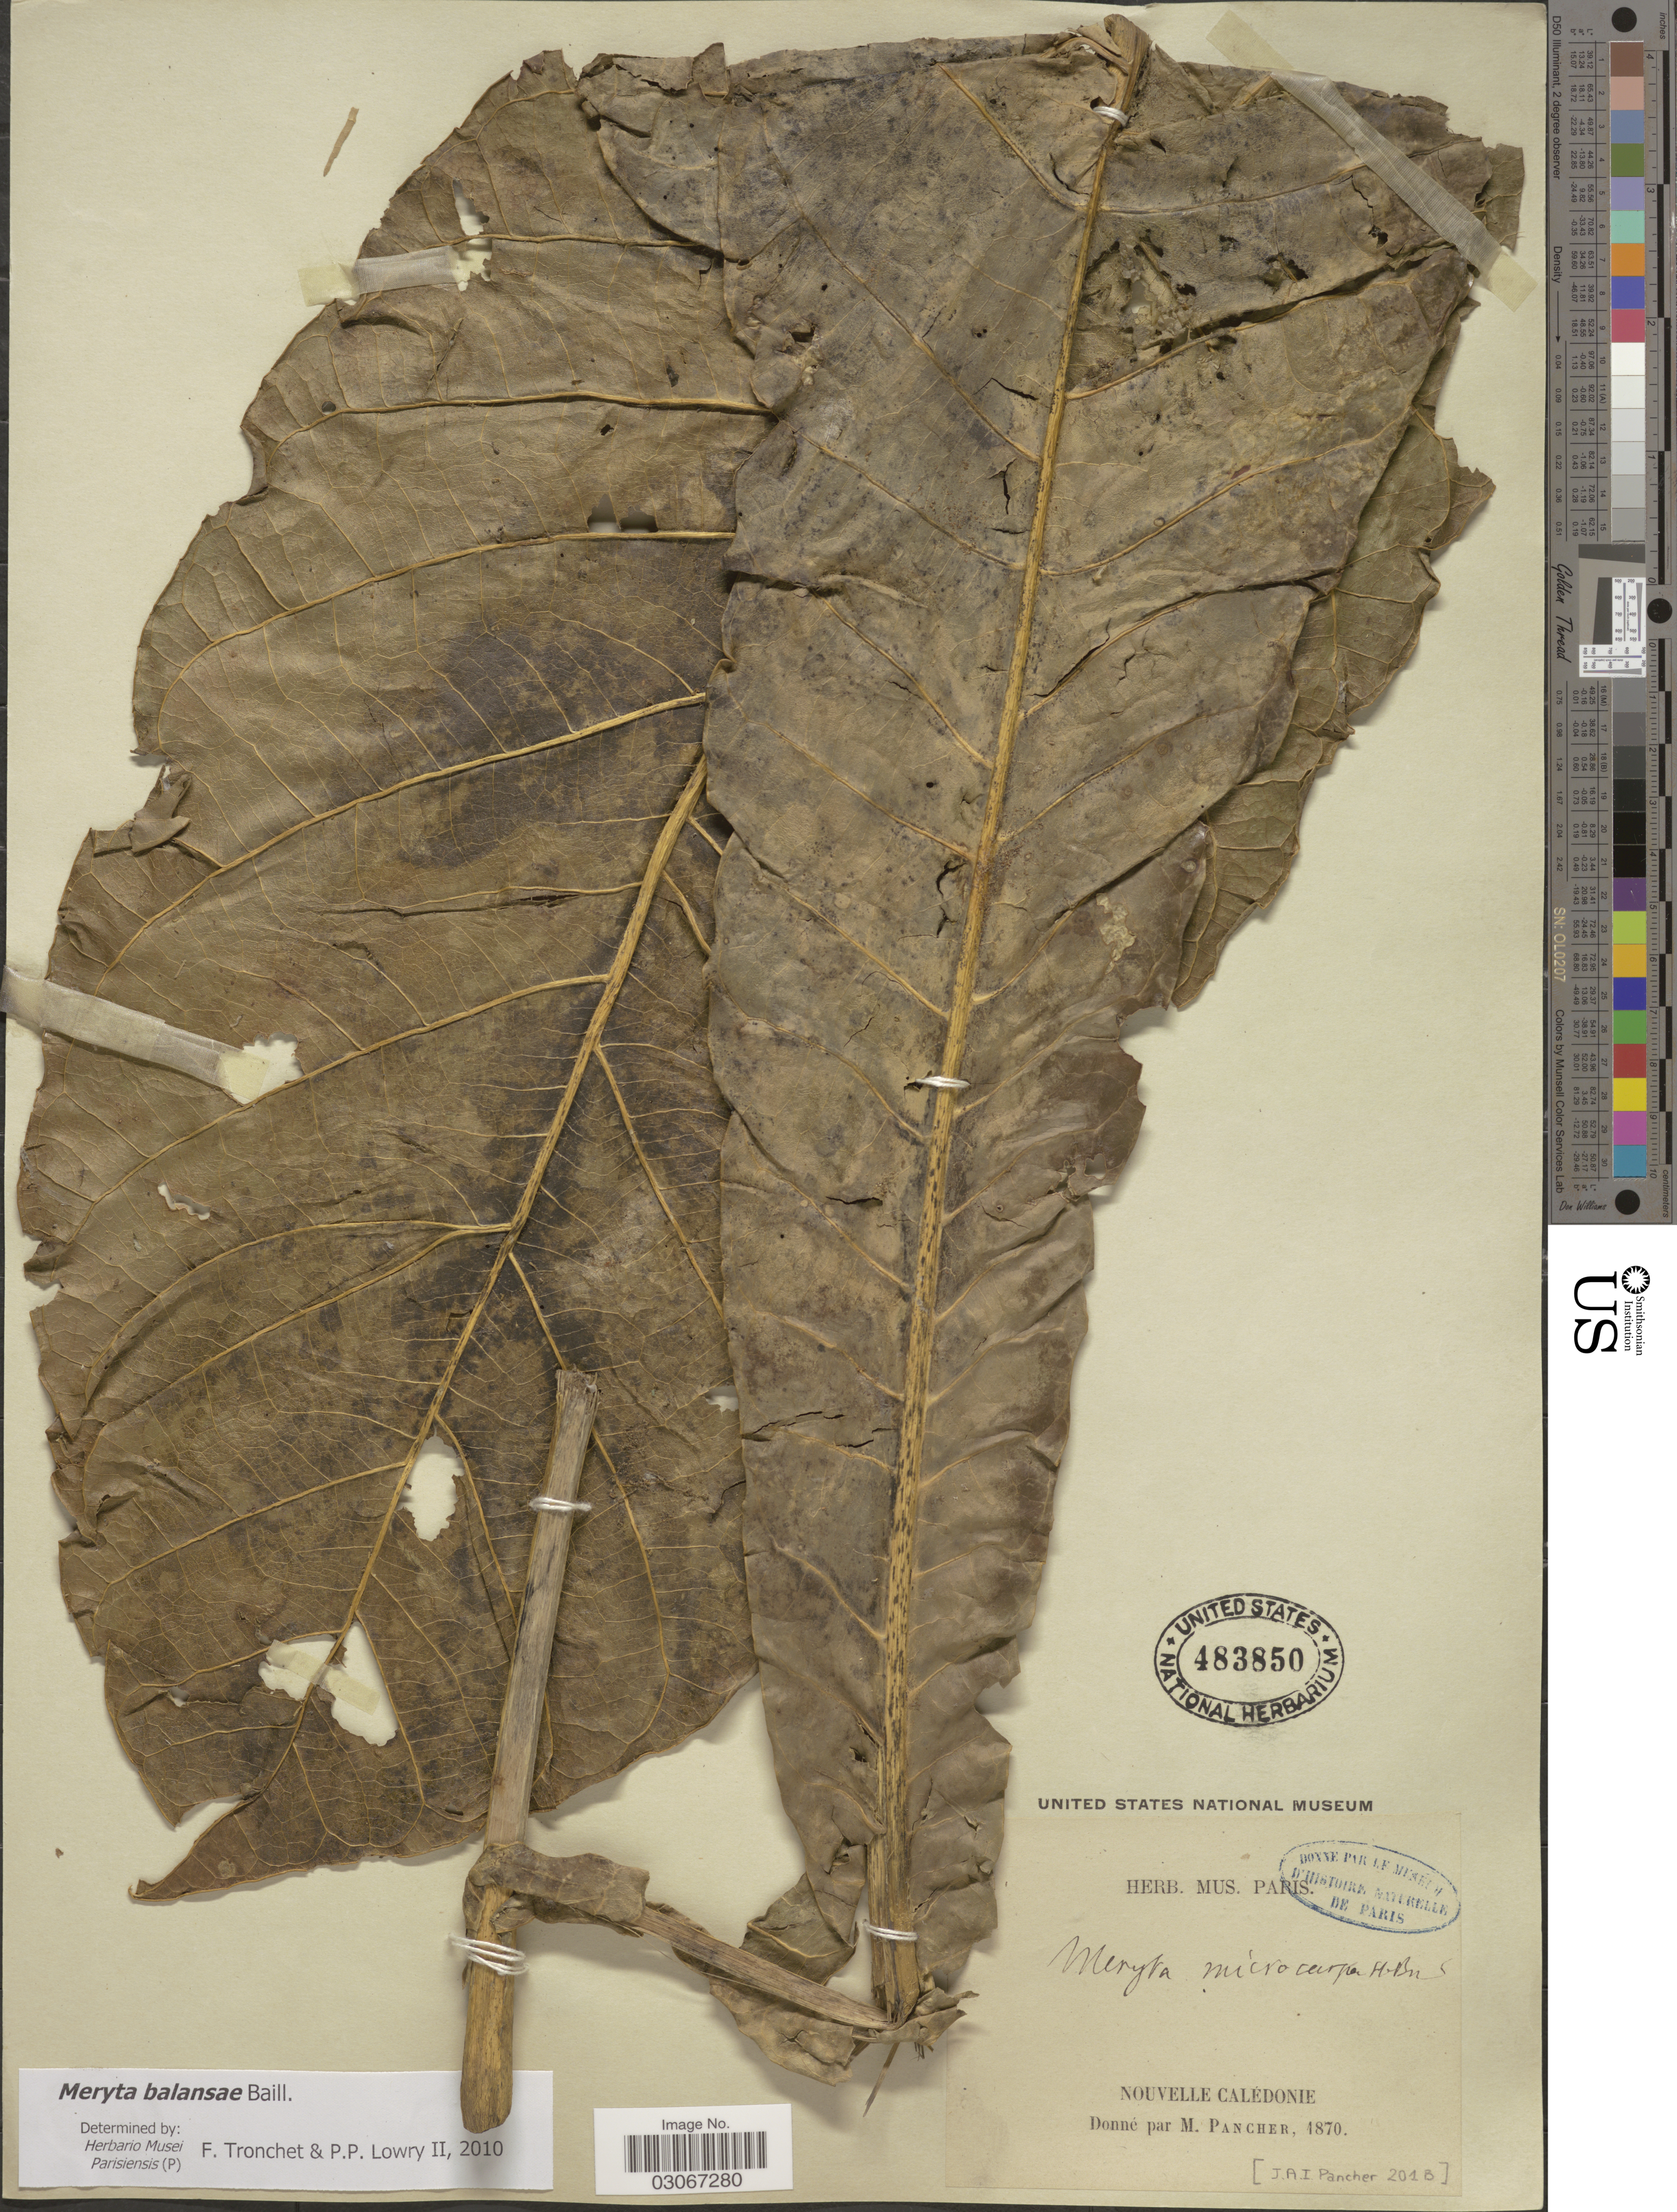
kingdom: Plantae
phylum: Tracheophyta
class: Magnoliopsida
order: Apiales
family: Araliaceae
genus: Meryta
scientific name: Meryta balansae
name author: Baill.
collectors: M. Pancher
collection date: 1870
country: New Caledonia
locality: Nouvelle Caledonie.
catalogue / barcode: US 483850